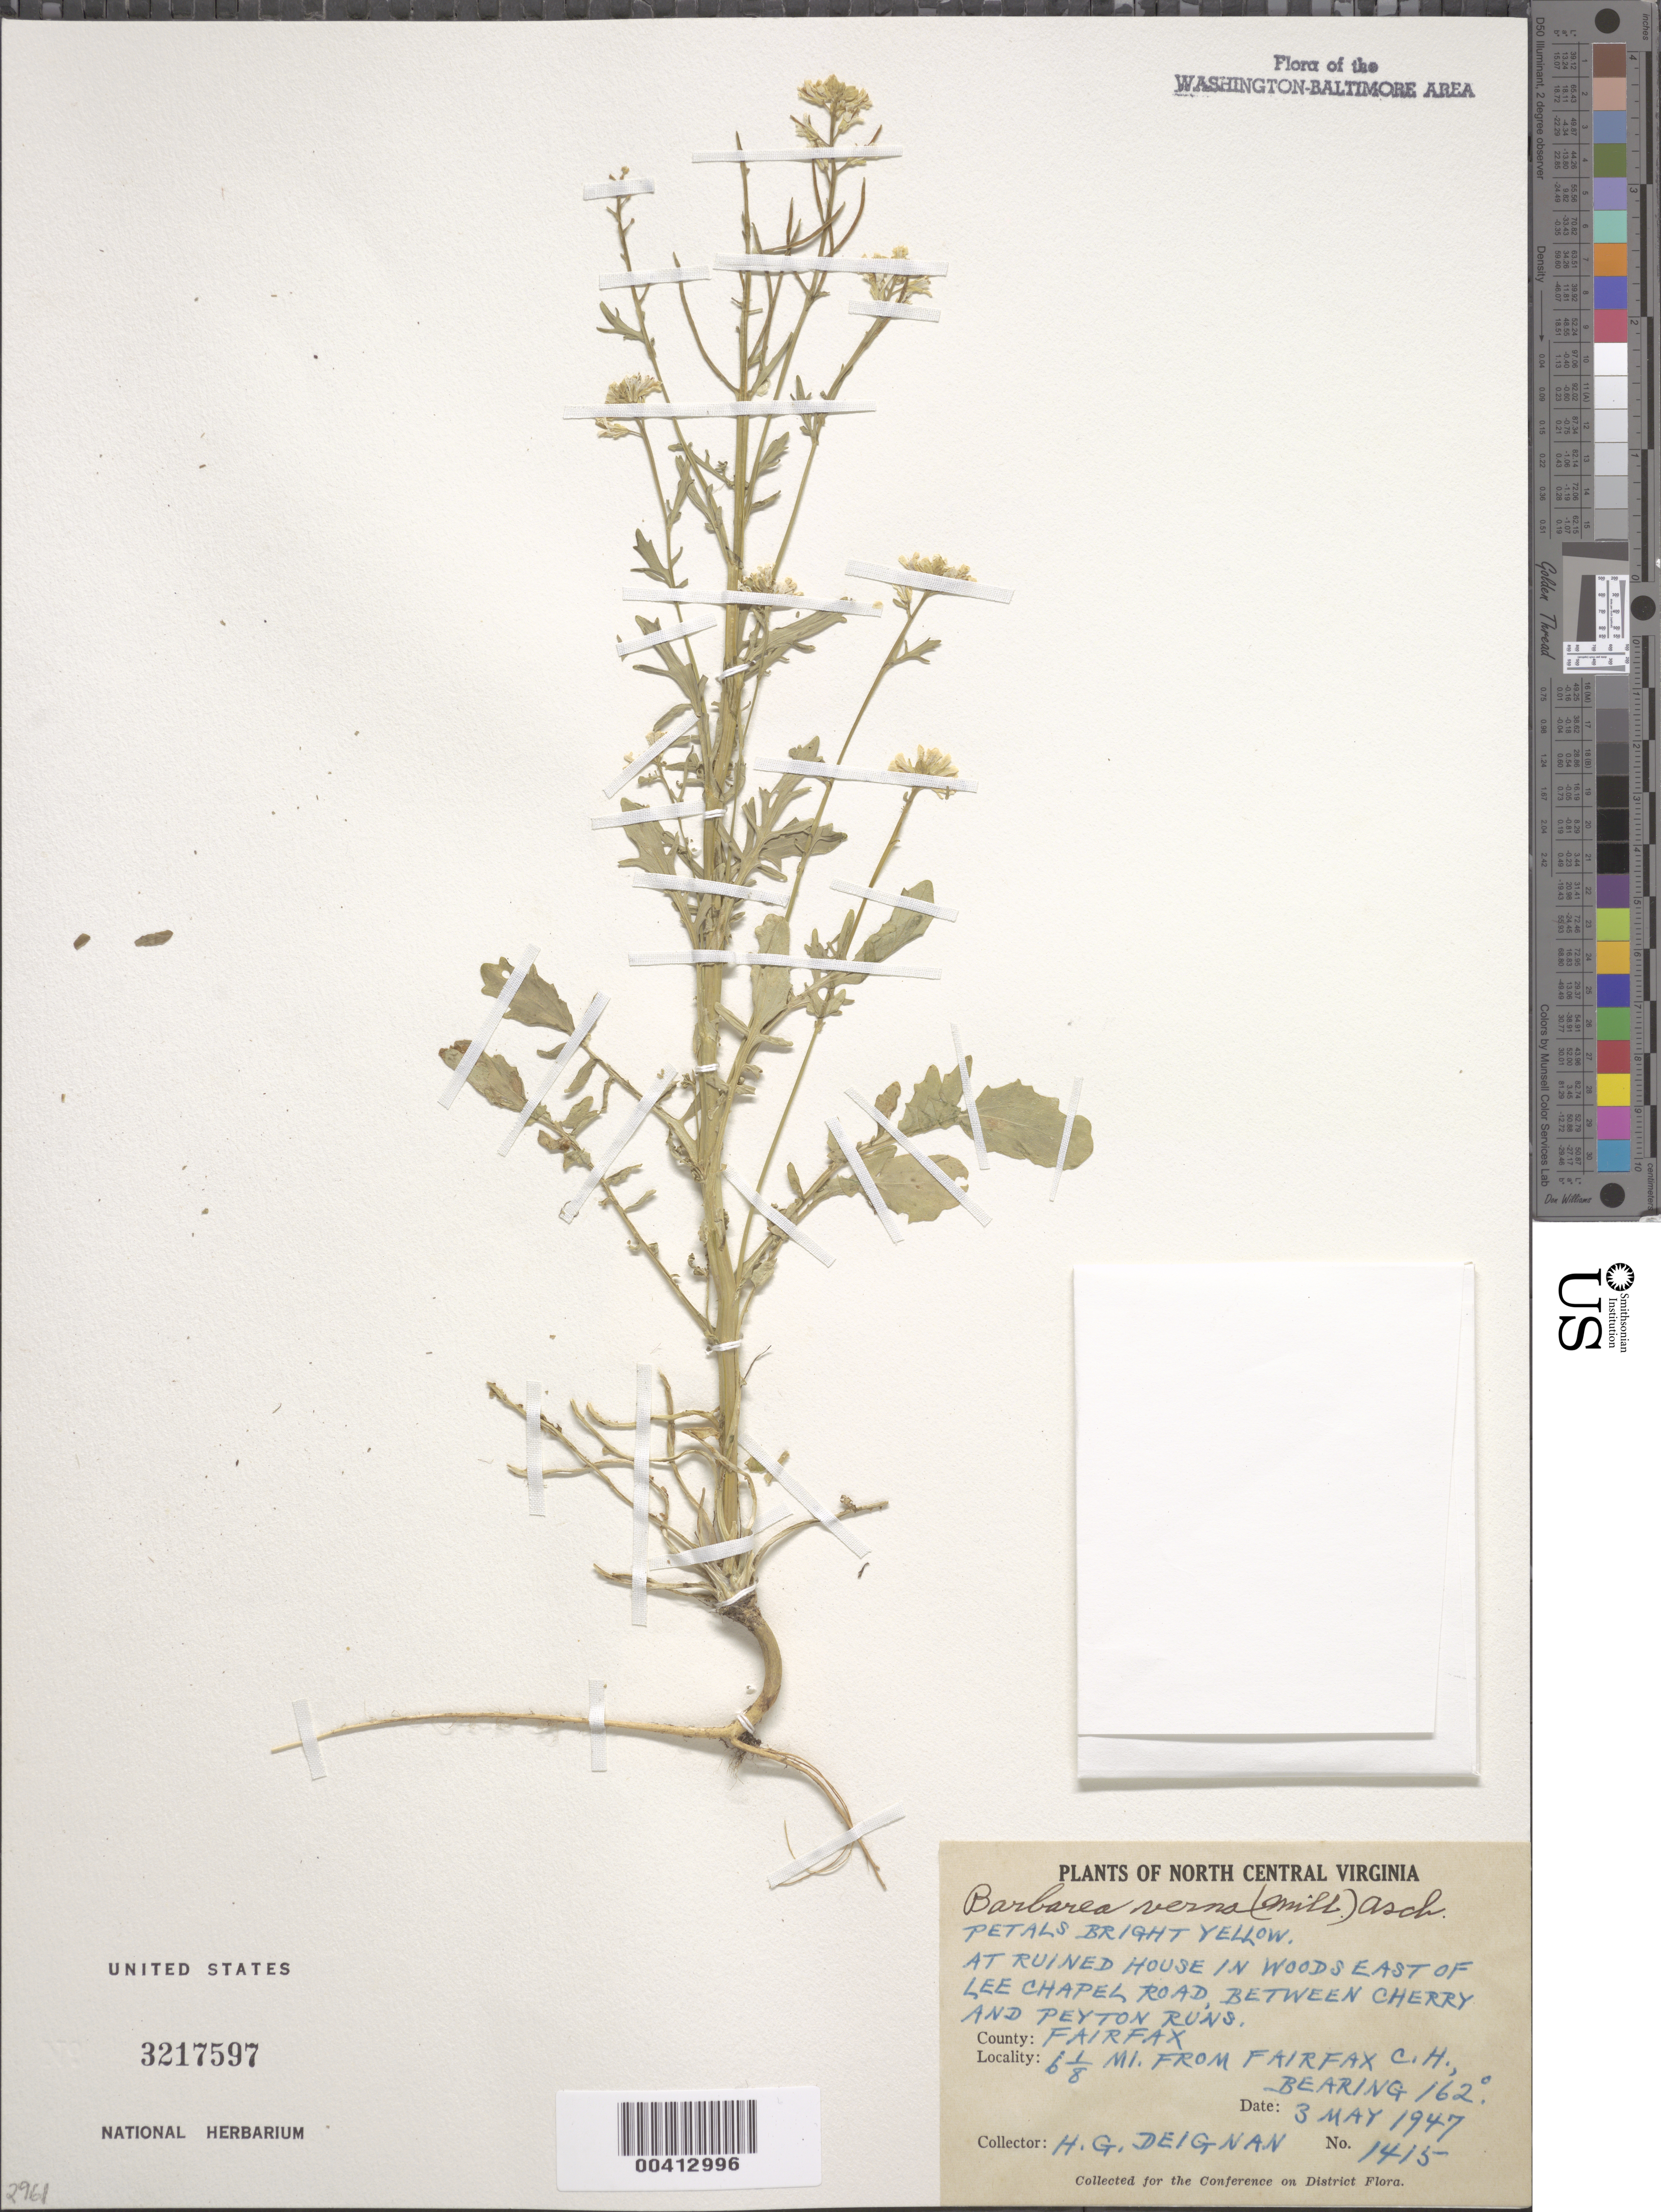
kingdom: Plantae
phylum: Tracheophyta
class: Magnoliopsida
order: Brassicales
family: Brassicaceae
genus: Barbarea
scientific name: Barbarea verna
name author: (Mill.) Asch.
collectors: H. Deignan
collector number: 1415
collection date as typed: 03 May 1947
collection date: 1947-05-03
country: United States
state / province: Virginia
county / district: Fairfax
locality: E of Lee Chapel Road, between Cherry and Peyton Runs, 6 1/8 mi. from Fairfax County Courthouse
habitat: In woods at house ruins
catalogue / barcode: US 3217597